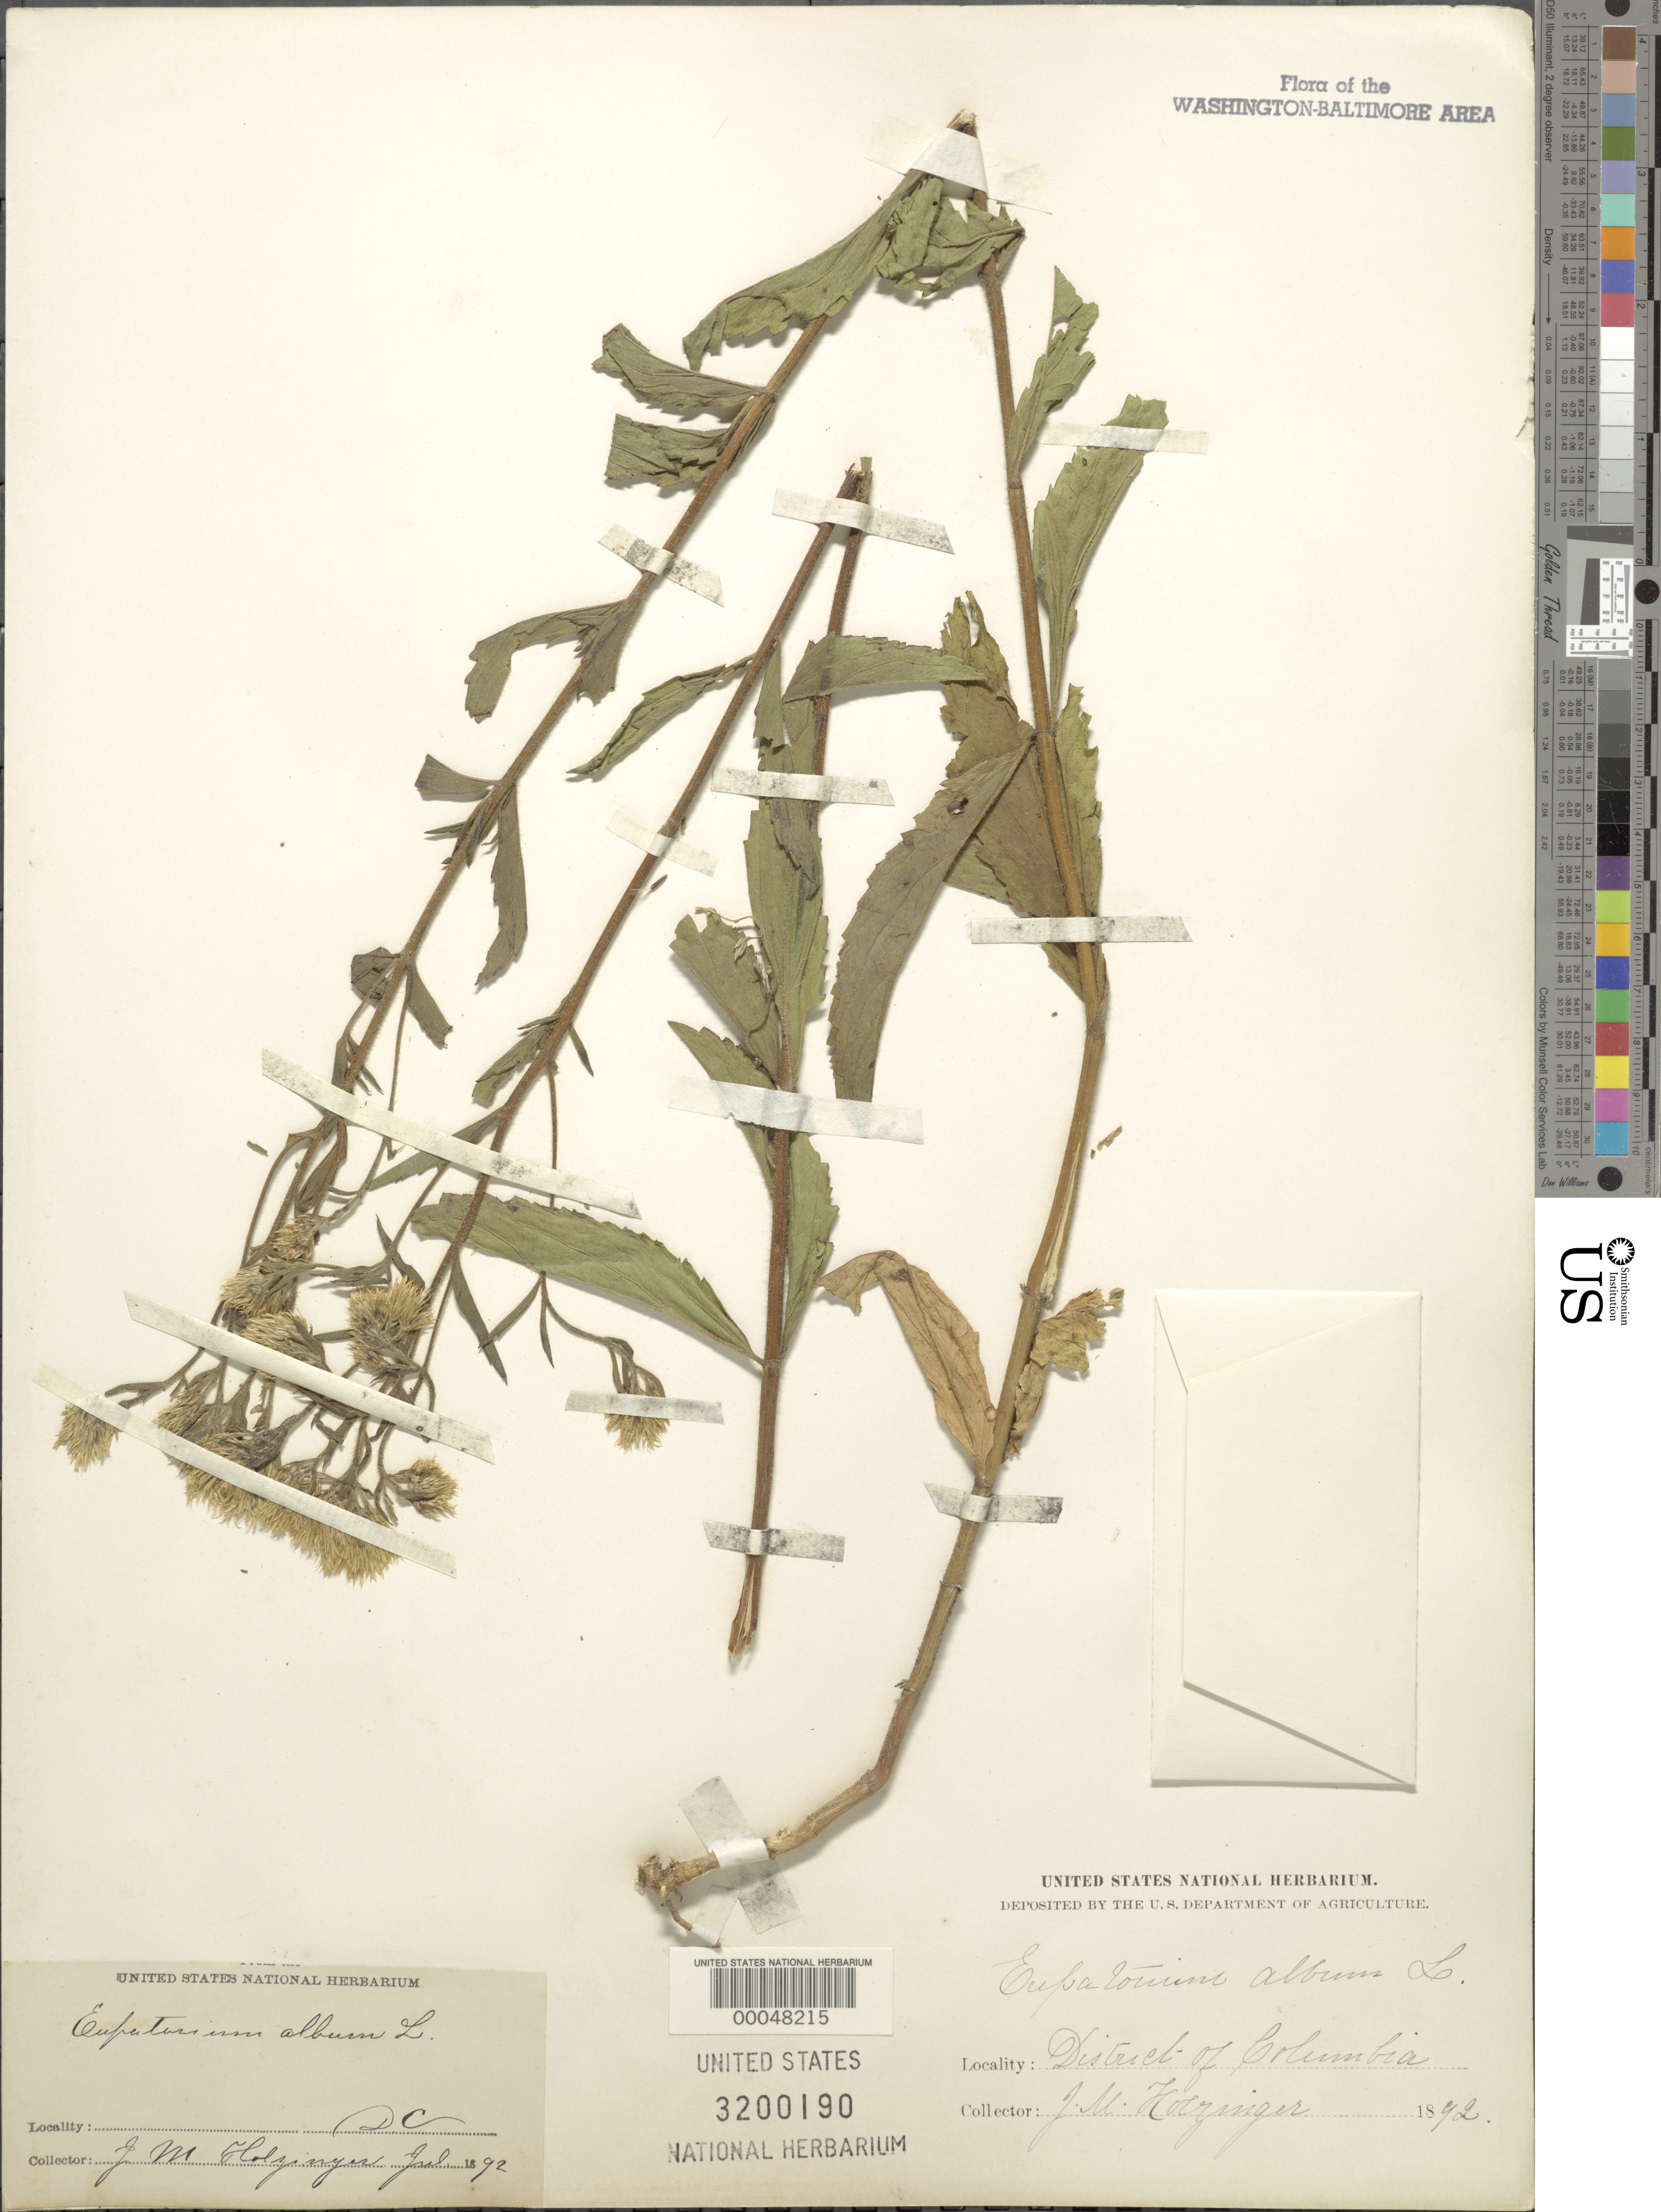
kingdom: Plantae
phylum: Tracheophyta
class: Magnoliopsida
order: Asterales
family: Asteraceae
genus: Eupatorium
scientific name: Eupatorium album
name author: L.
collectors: J. M. Holzinger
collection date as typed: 1892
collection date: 1892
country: United States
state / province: District of Columbia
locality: Washington DC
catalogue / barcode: US 3200190